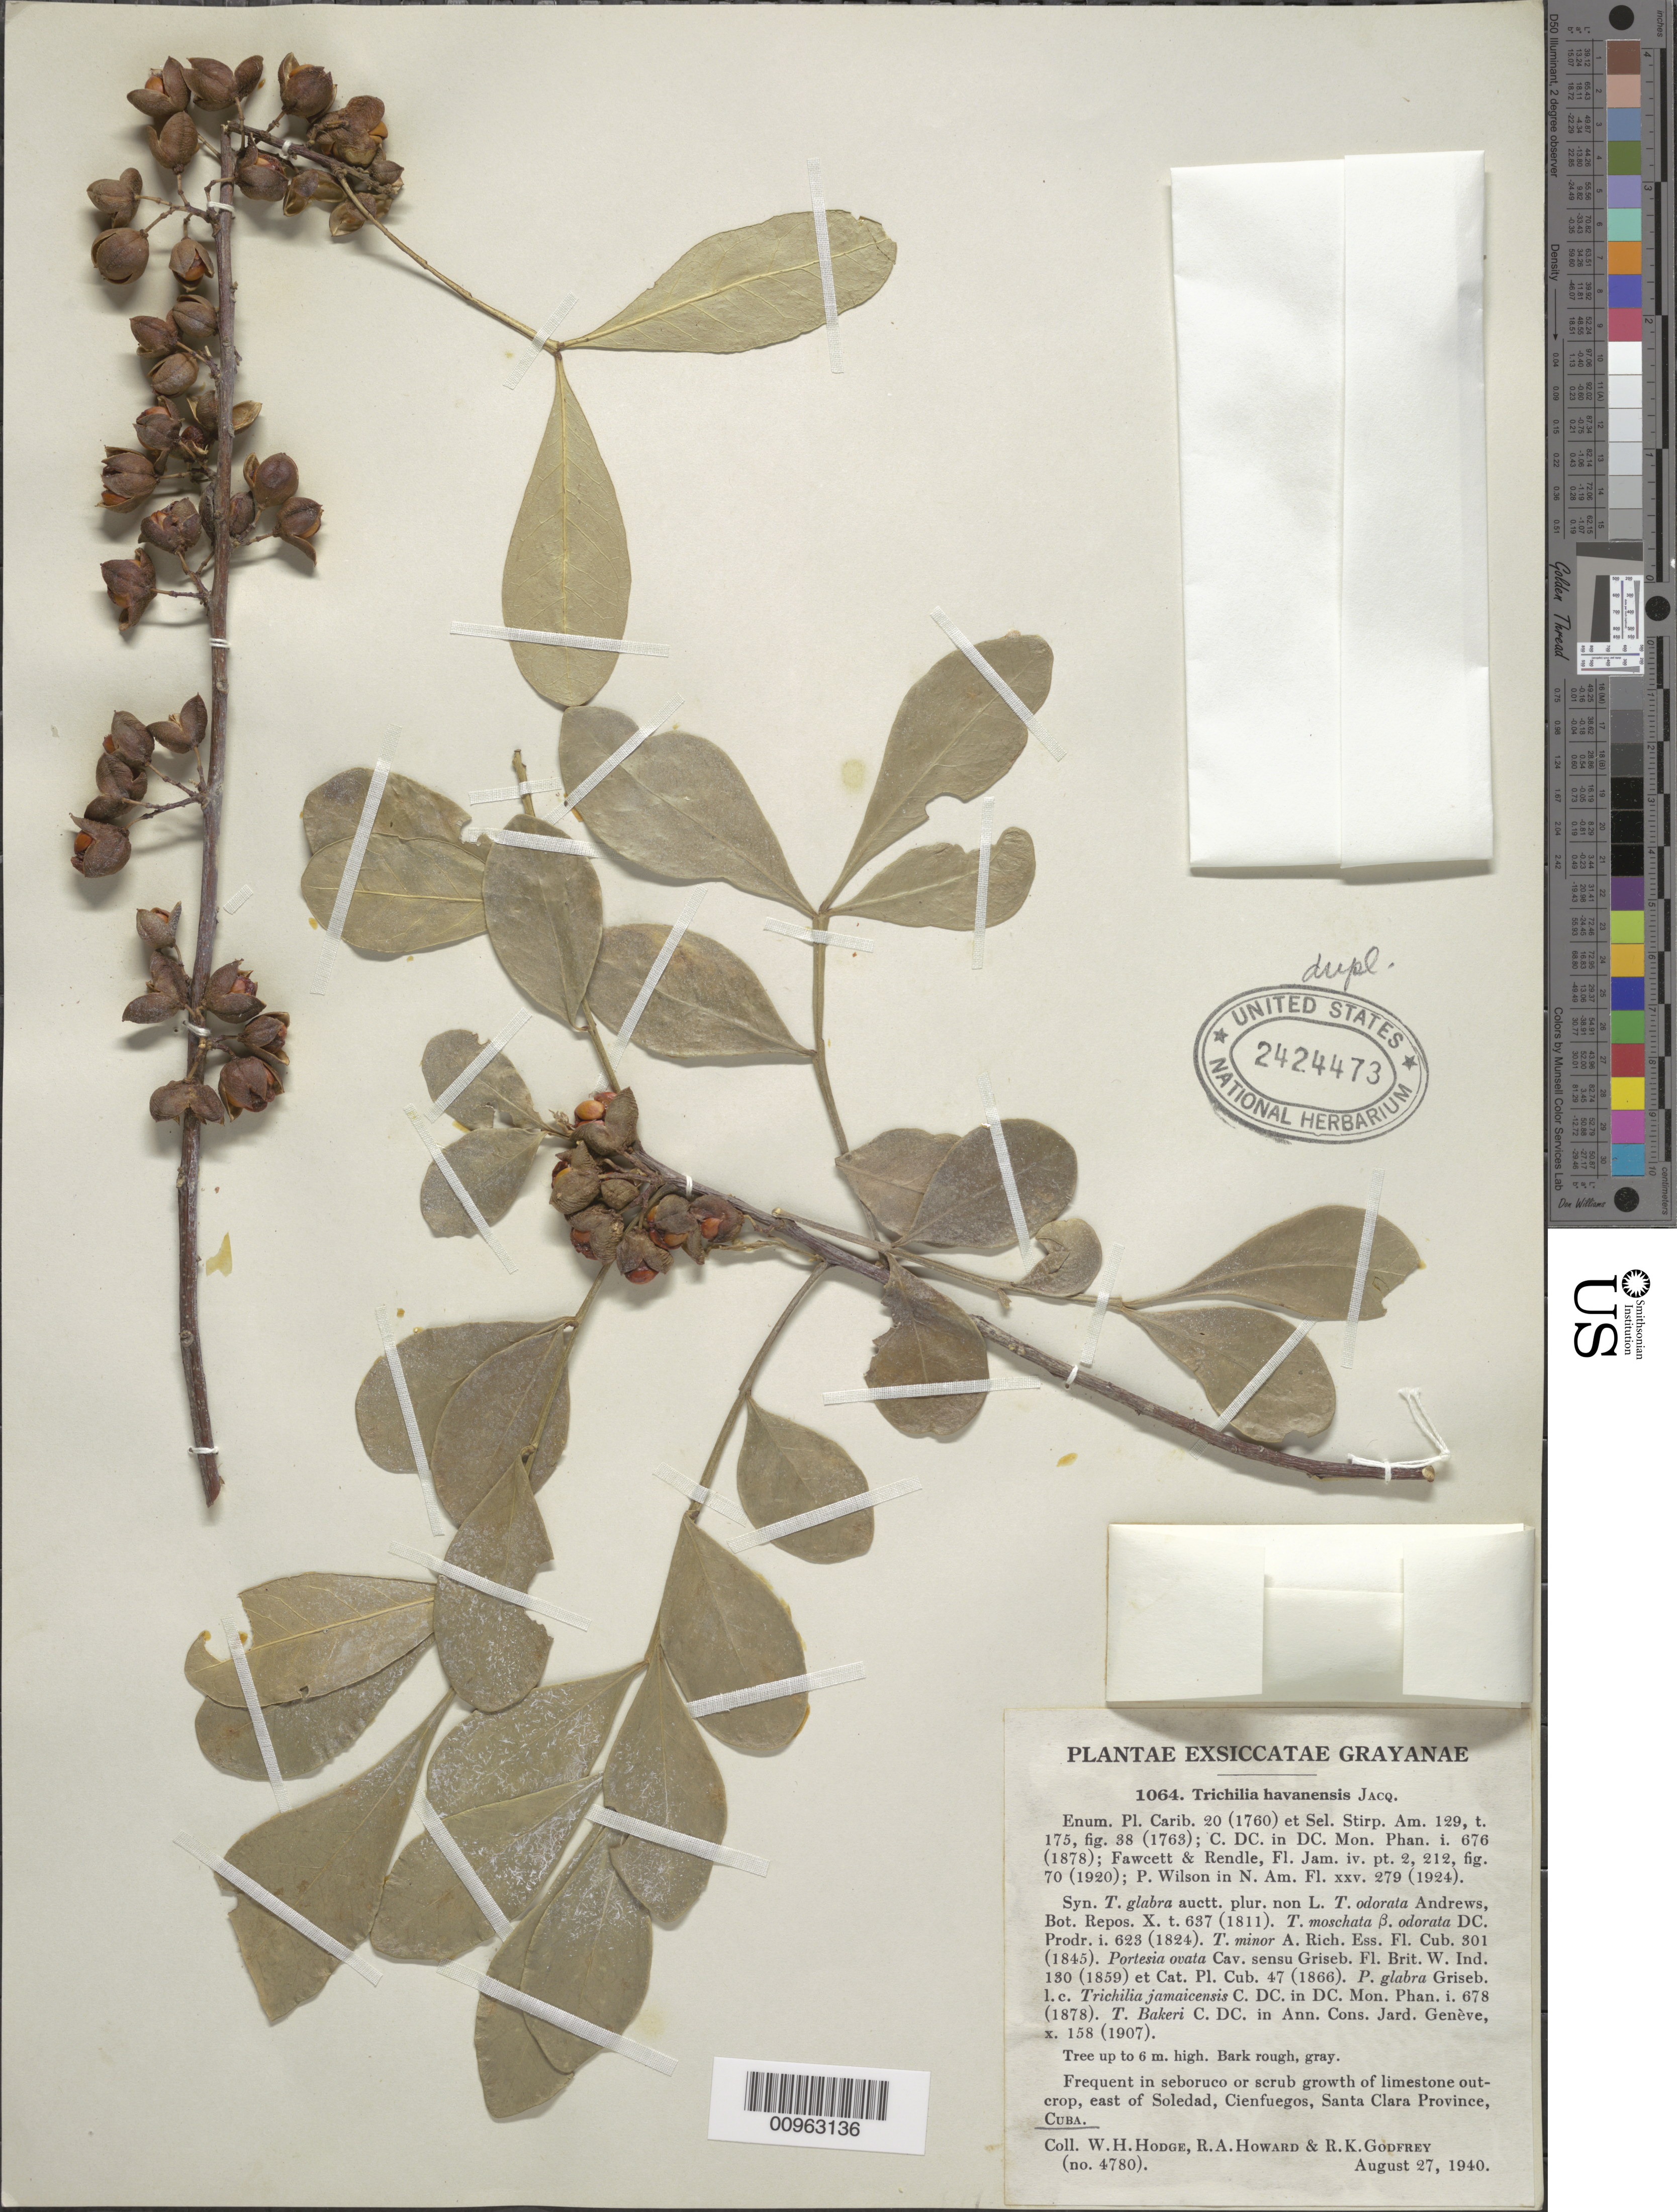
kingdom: Plantae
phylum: Tracheophyta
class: Magnoliopsida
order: Sapindales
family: Meliaceae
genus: Trichilia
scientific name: Trichilia havanensis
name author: Jacq.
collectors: W. Hodge, R. A. Howard & R. K. Godfrey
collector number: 4780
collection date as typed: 27 Aug 1940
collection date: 1940-08-27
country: Cuba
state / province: Cienfuegos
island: Cuba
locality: E of Soledad, Cienfuegos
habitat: In seboruco or scrub growth of limestone outcrop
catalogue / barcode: US 2424473